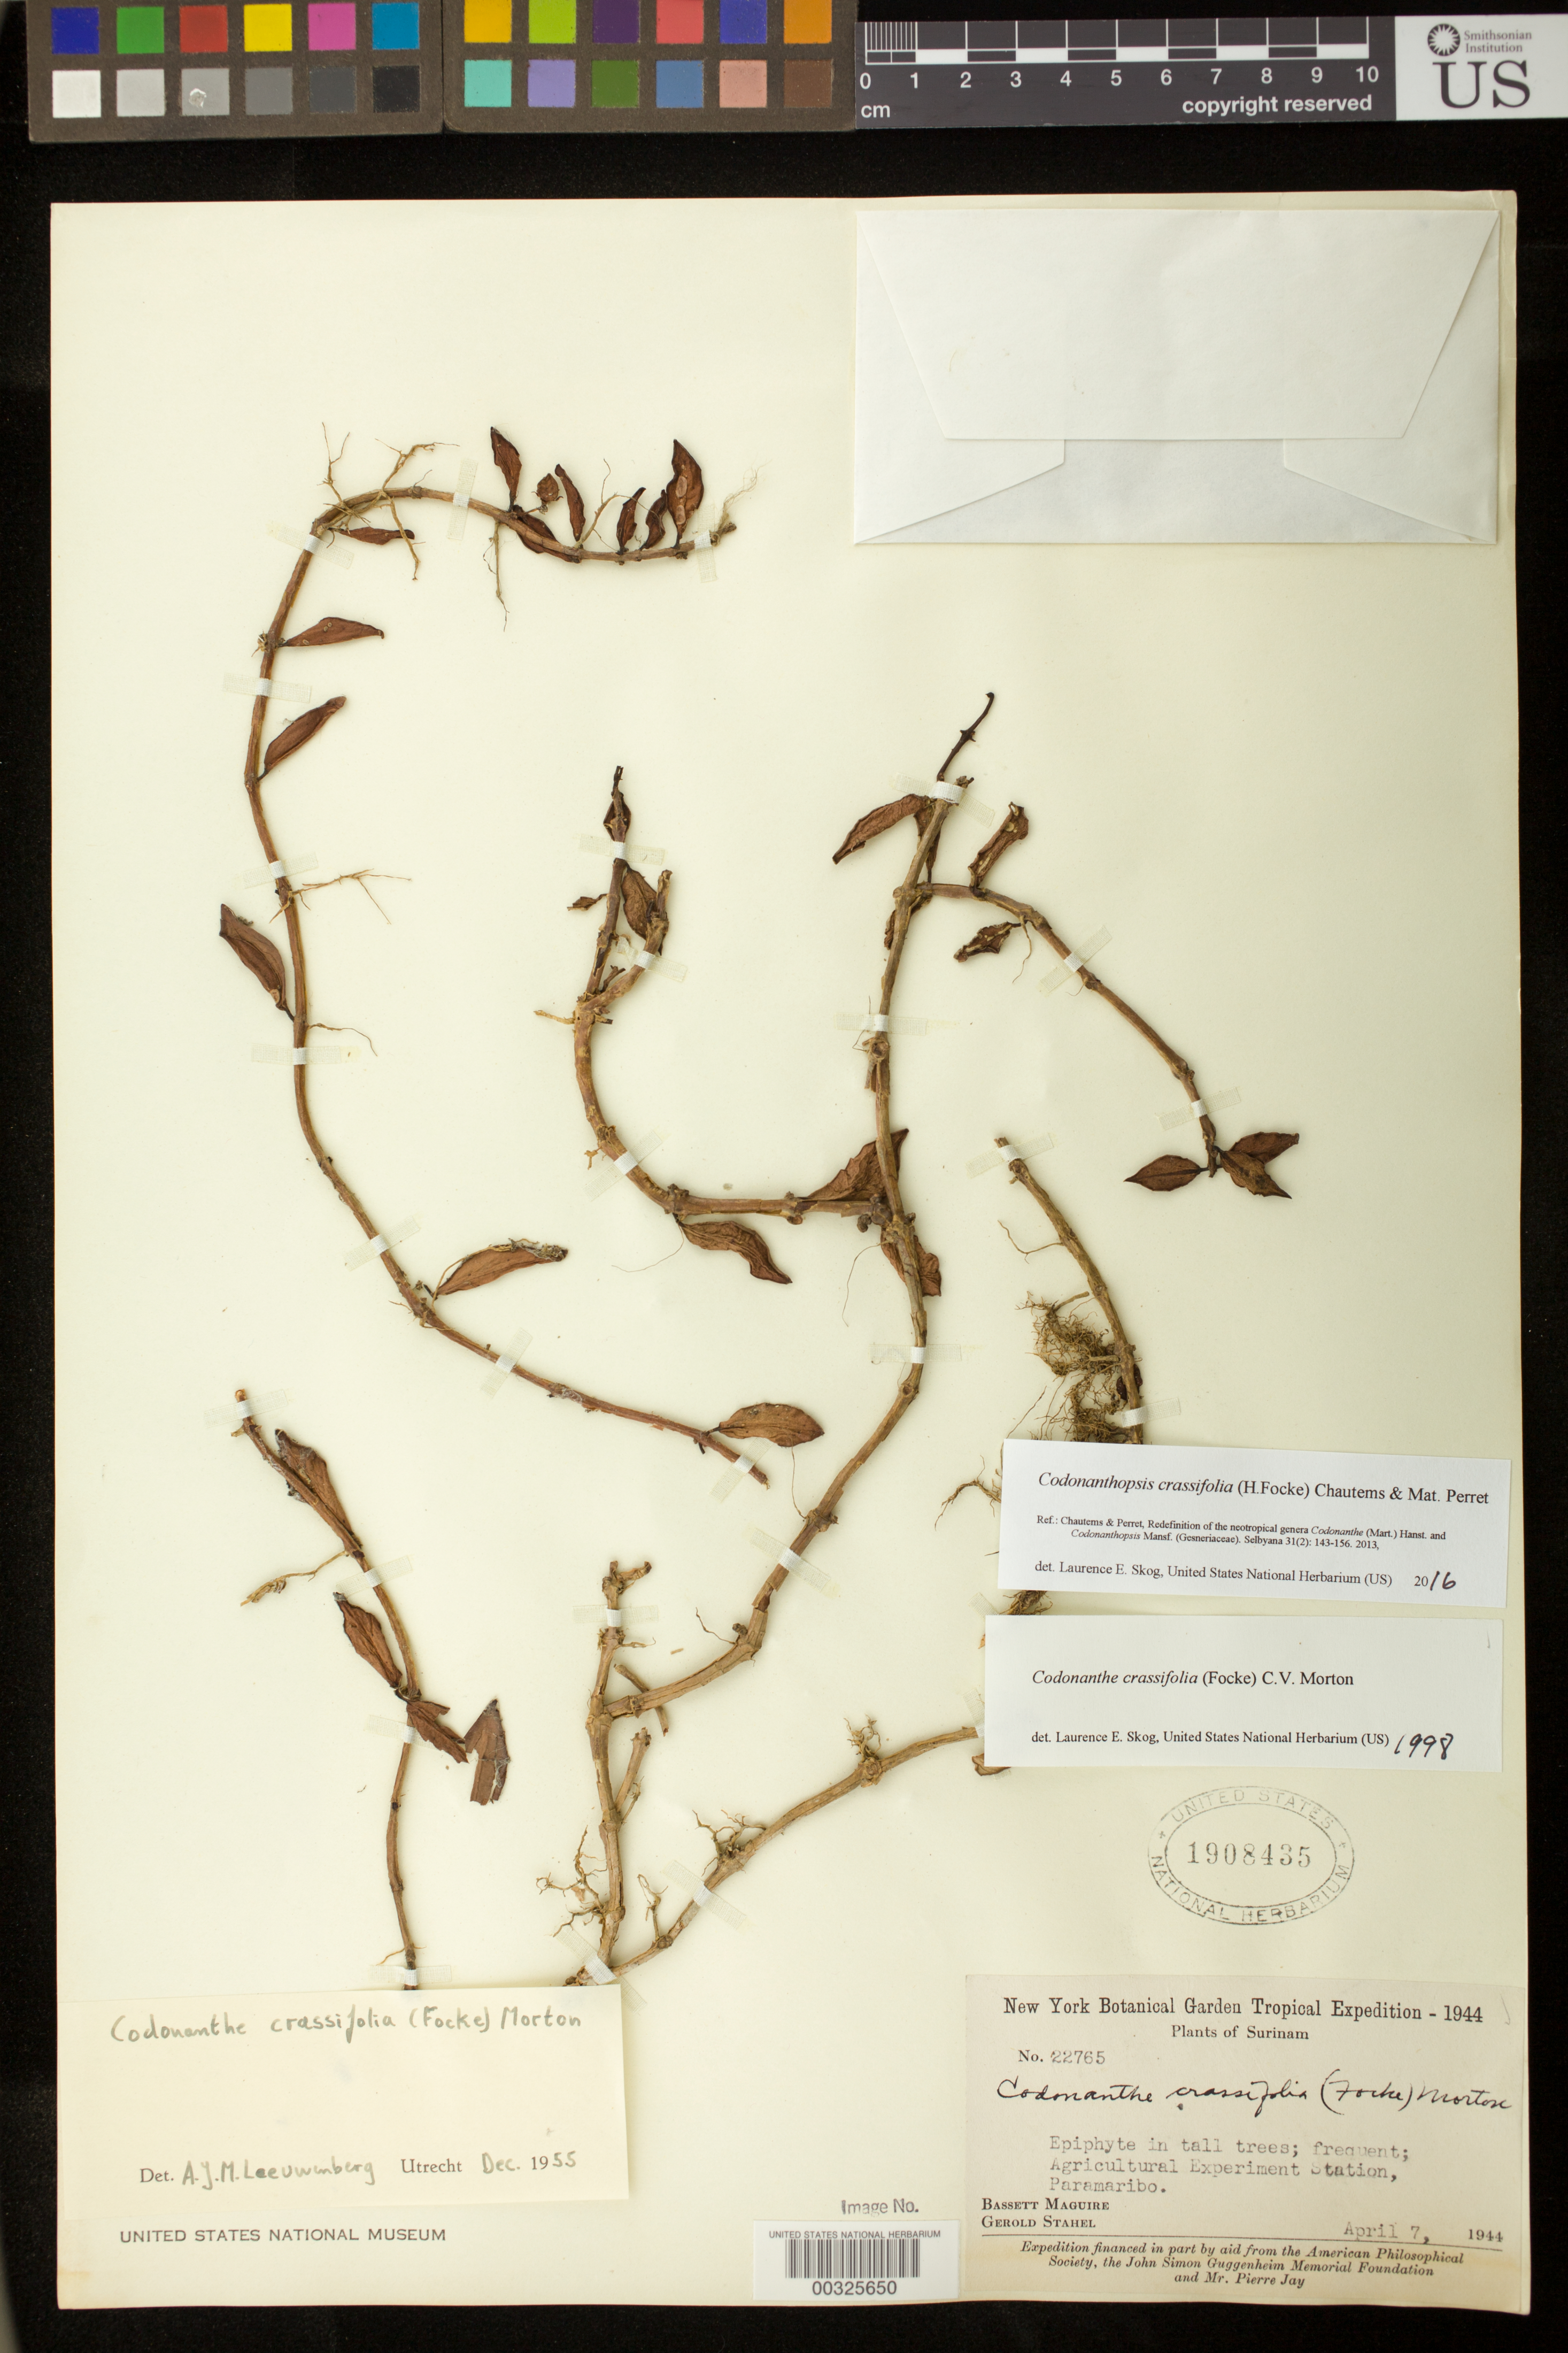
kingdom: Plantae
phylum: Tracheophyta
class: Magnoliopsida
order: Lamiales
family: Gesneriaceae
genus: Codonanthopsis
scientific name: Codonanthopsis crassifolia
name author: (H. Focke) Chautems & Mat.Perret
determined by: Skog, Laurence E.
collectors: B. Maguire & G. Stahel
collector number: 22765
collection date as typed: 07 Apr 1944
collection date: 1944-04-07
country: Suriname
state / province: Paramaribo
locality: Agricultural Experiment Station, Paramaribo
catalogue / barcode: US 1908435